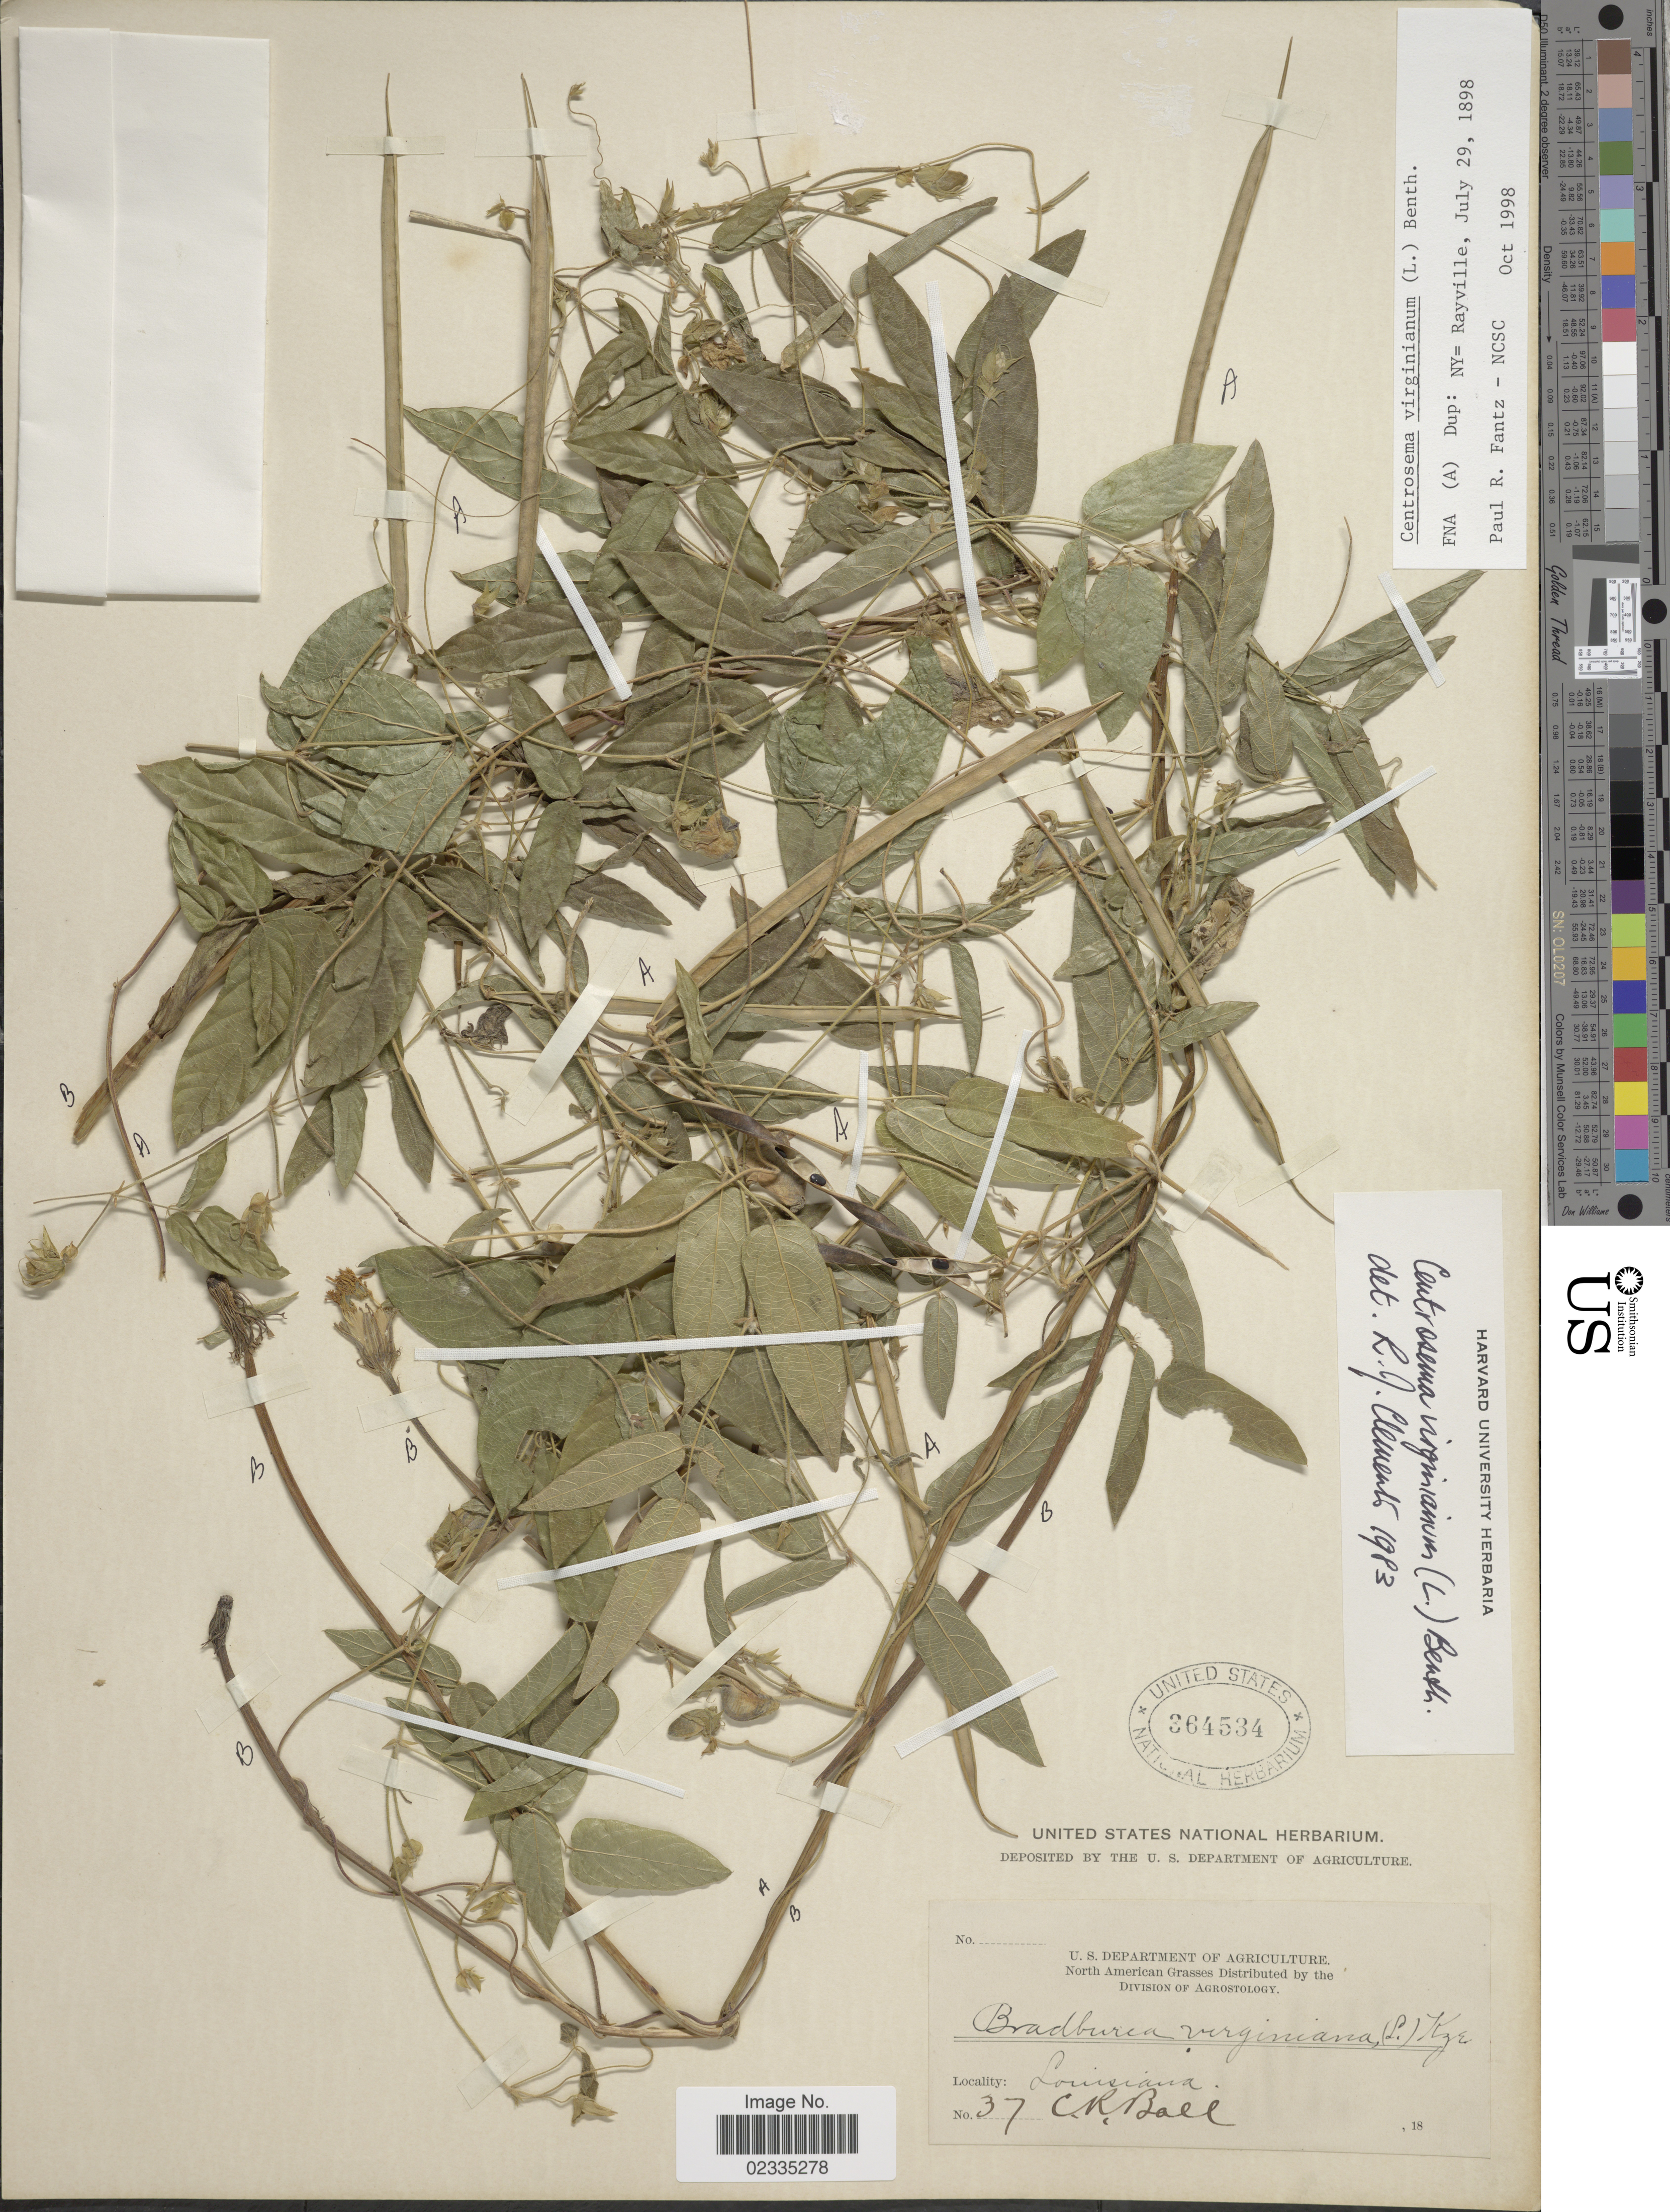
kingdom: Plantae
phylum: Tracheophyta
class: Magnoliopsida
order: Fabales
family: Fabaceae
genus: Centrosema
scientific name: Centrosema virginianum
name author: (L.) Benth.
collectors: C. R. Ball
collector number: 37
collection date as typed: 18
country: United States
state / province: Louisiana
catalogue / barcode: US 364534